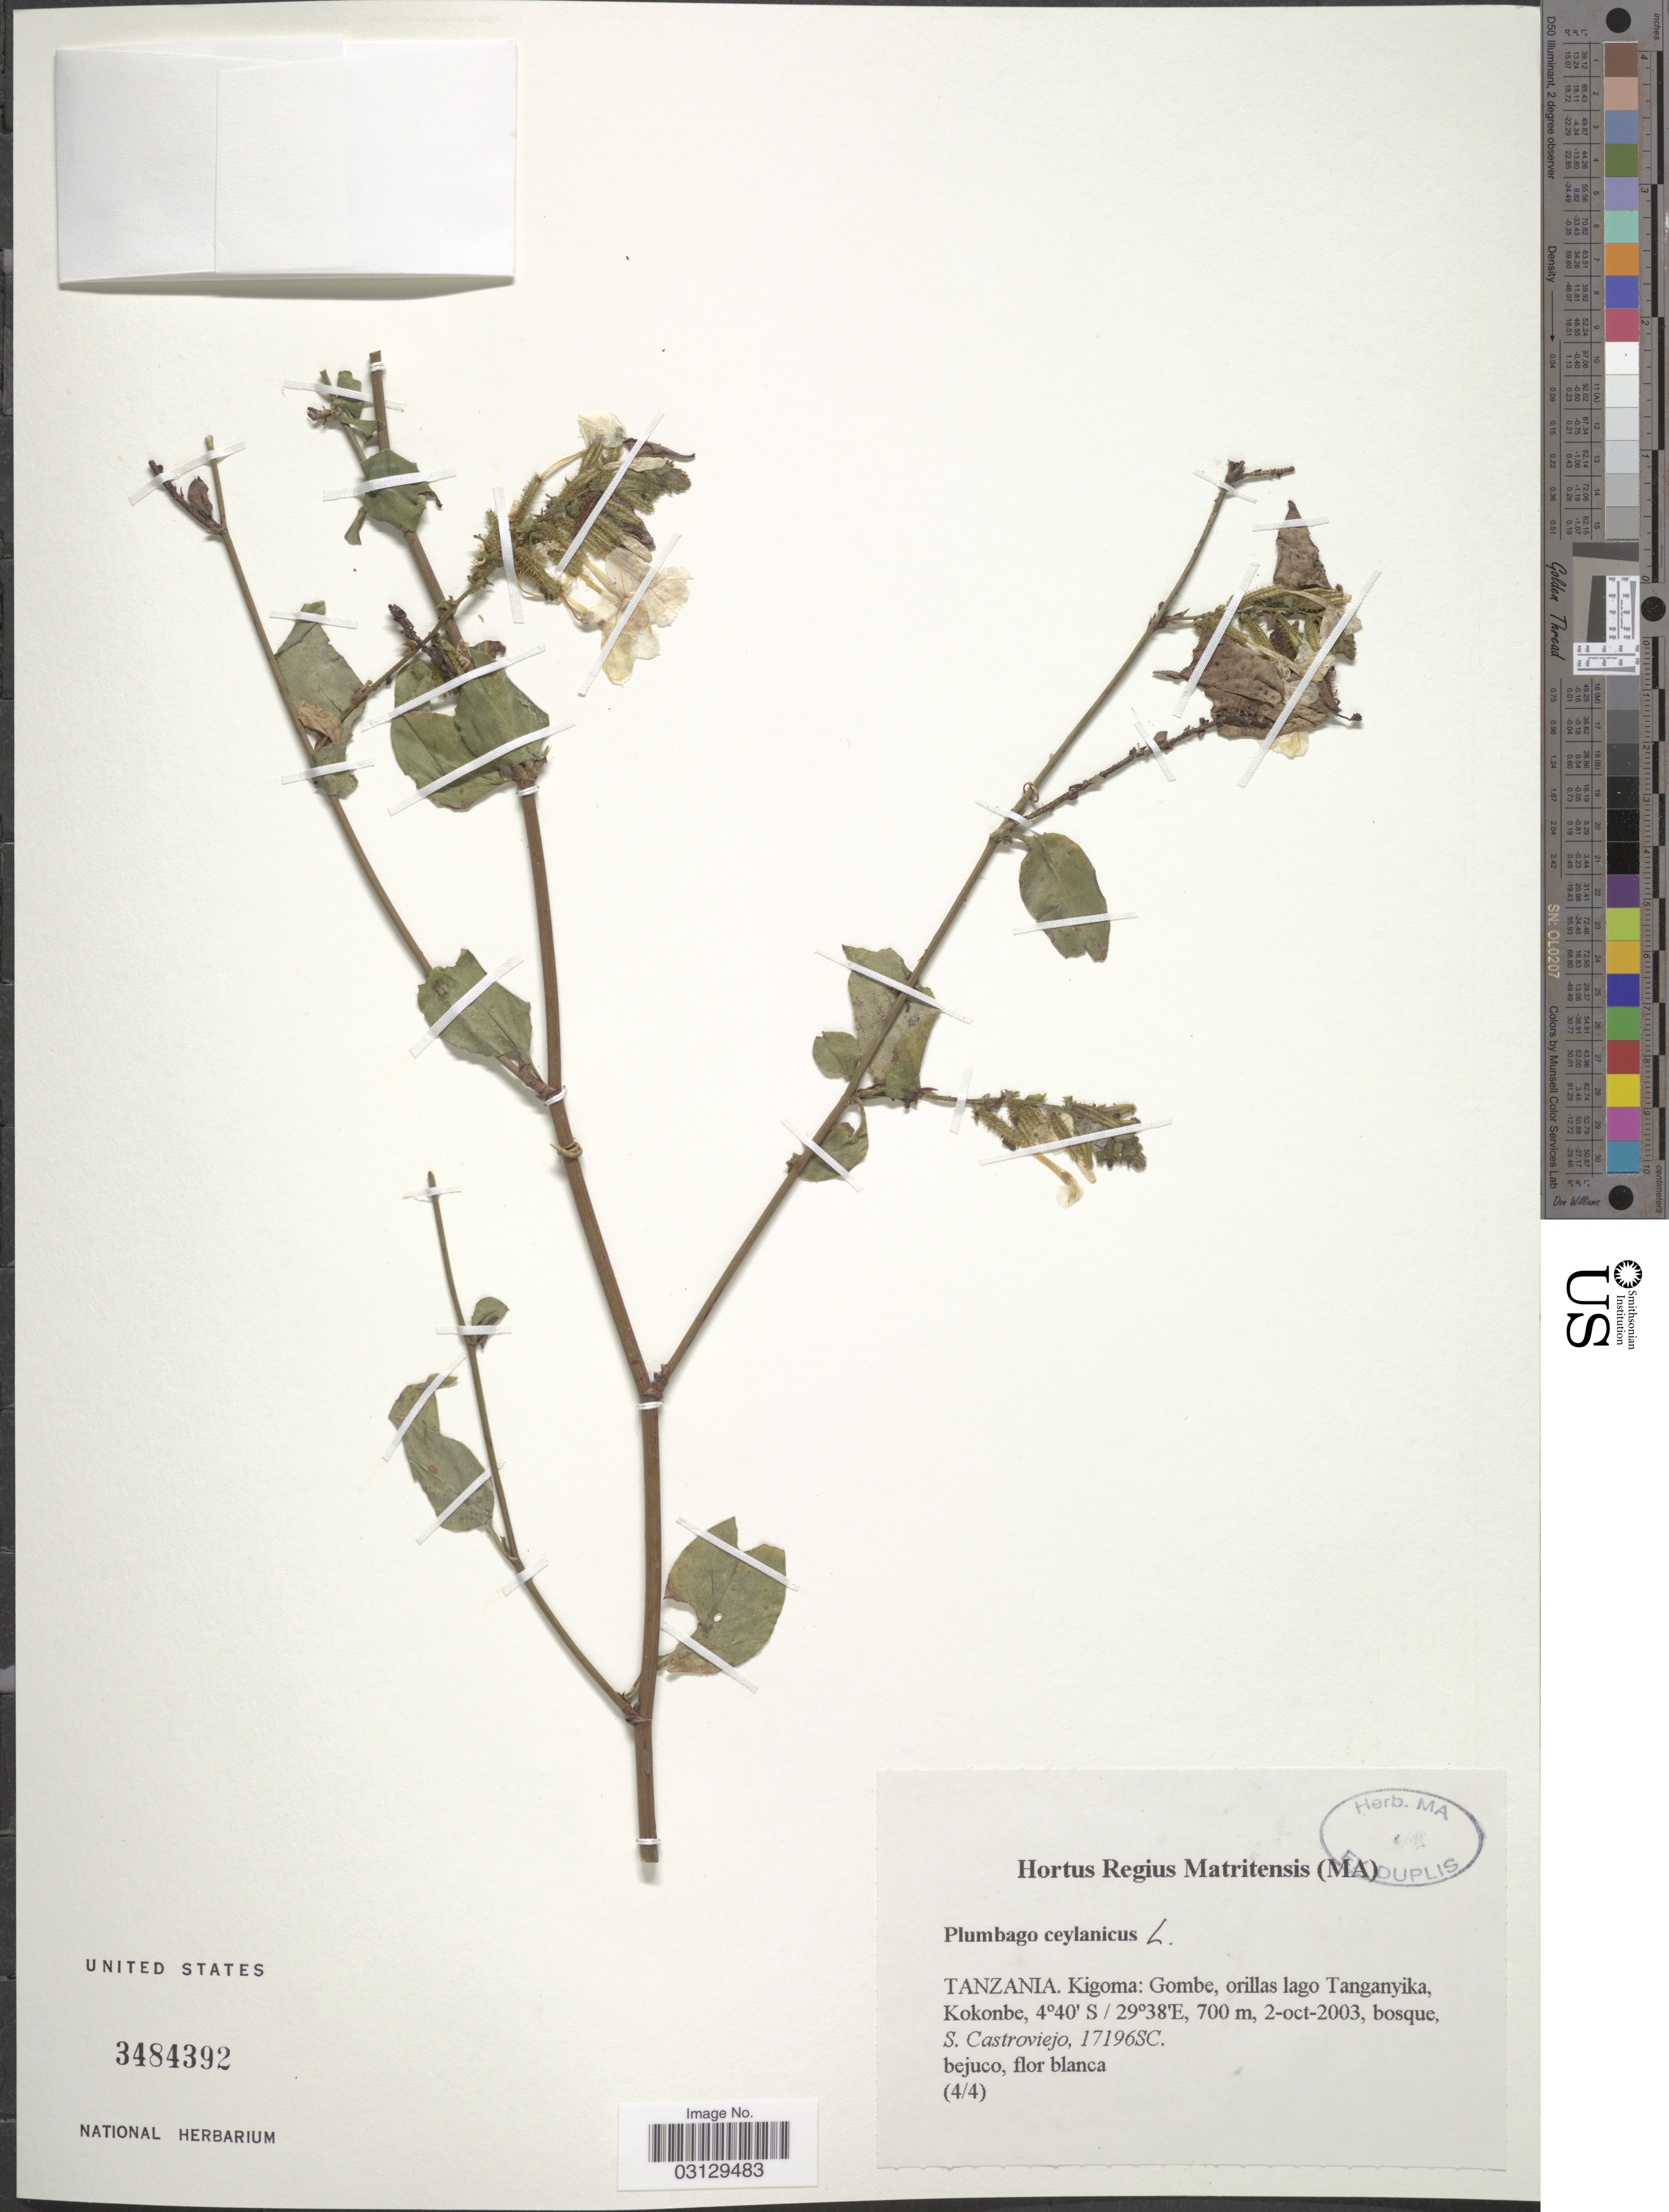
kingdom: Plantae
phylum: Tracheophyta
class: Magnoliopsida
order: Caryophyllales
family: Plumbaginaceae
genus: Plumbago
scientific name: Plumbago zeylanica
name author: L.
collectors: S. Castroviejo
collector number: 17196SC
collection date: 2003-10-02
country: Tanzania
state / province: Kigoma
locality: Gombe, orillas lago Tanganyika, Kokonbe.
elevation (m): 700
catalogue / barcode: US 3484392